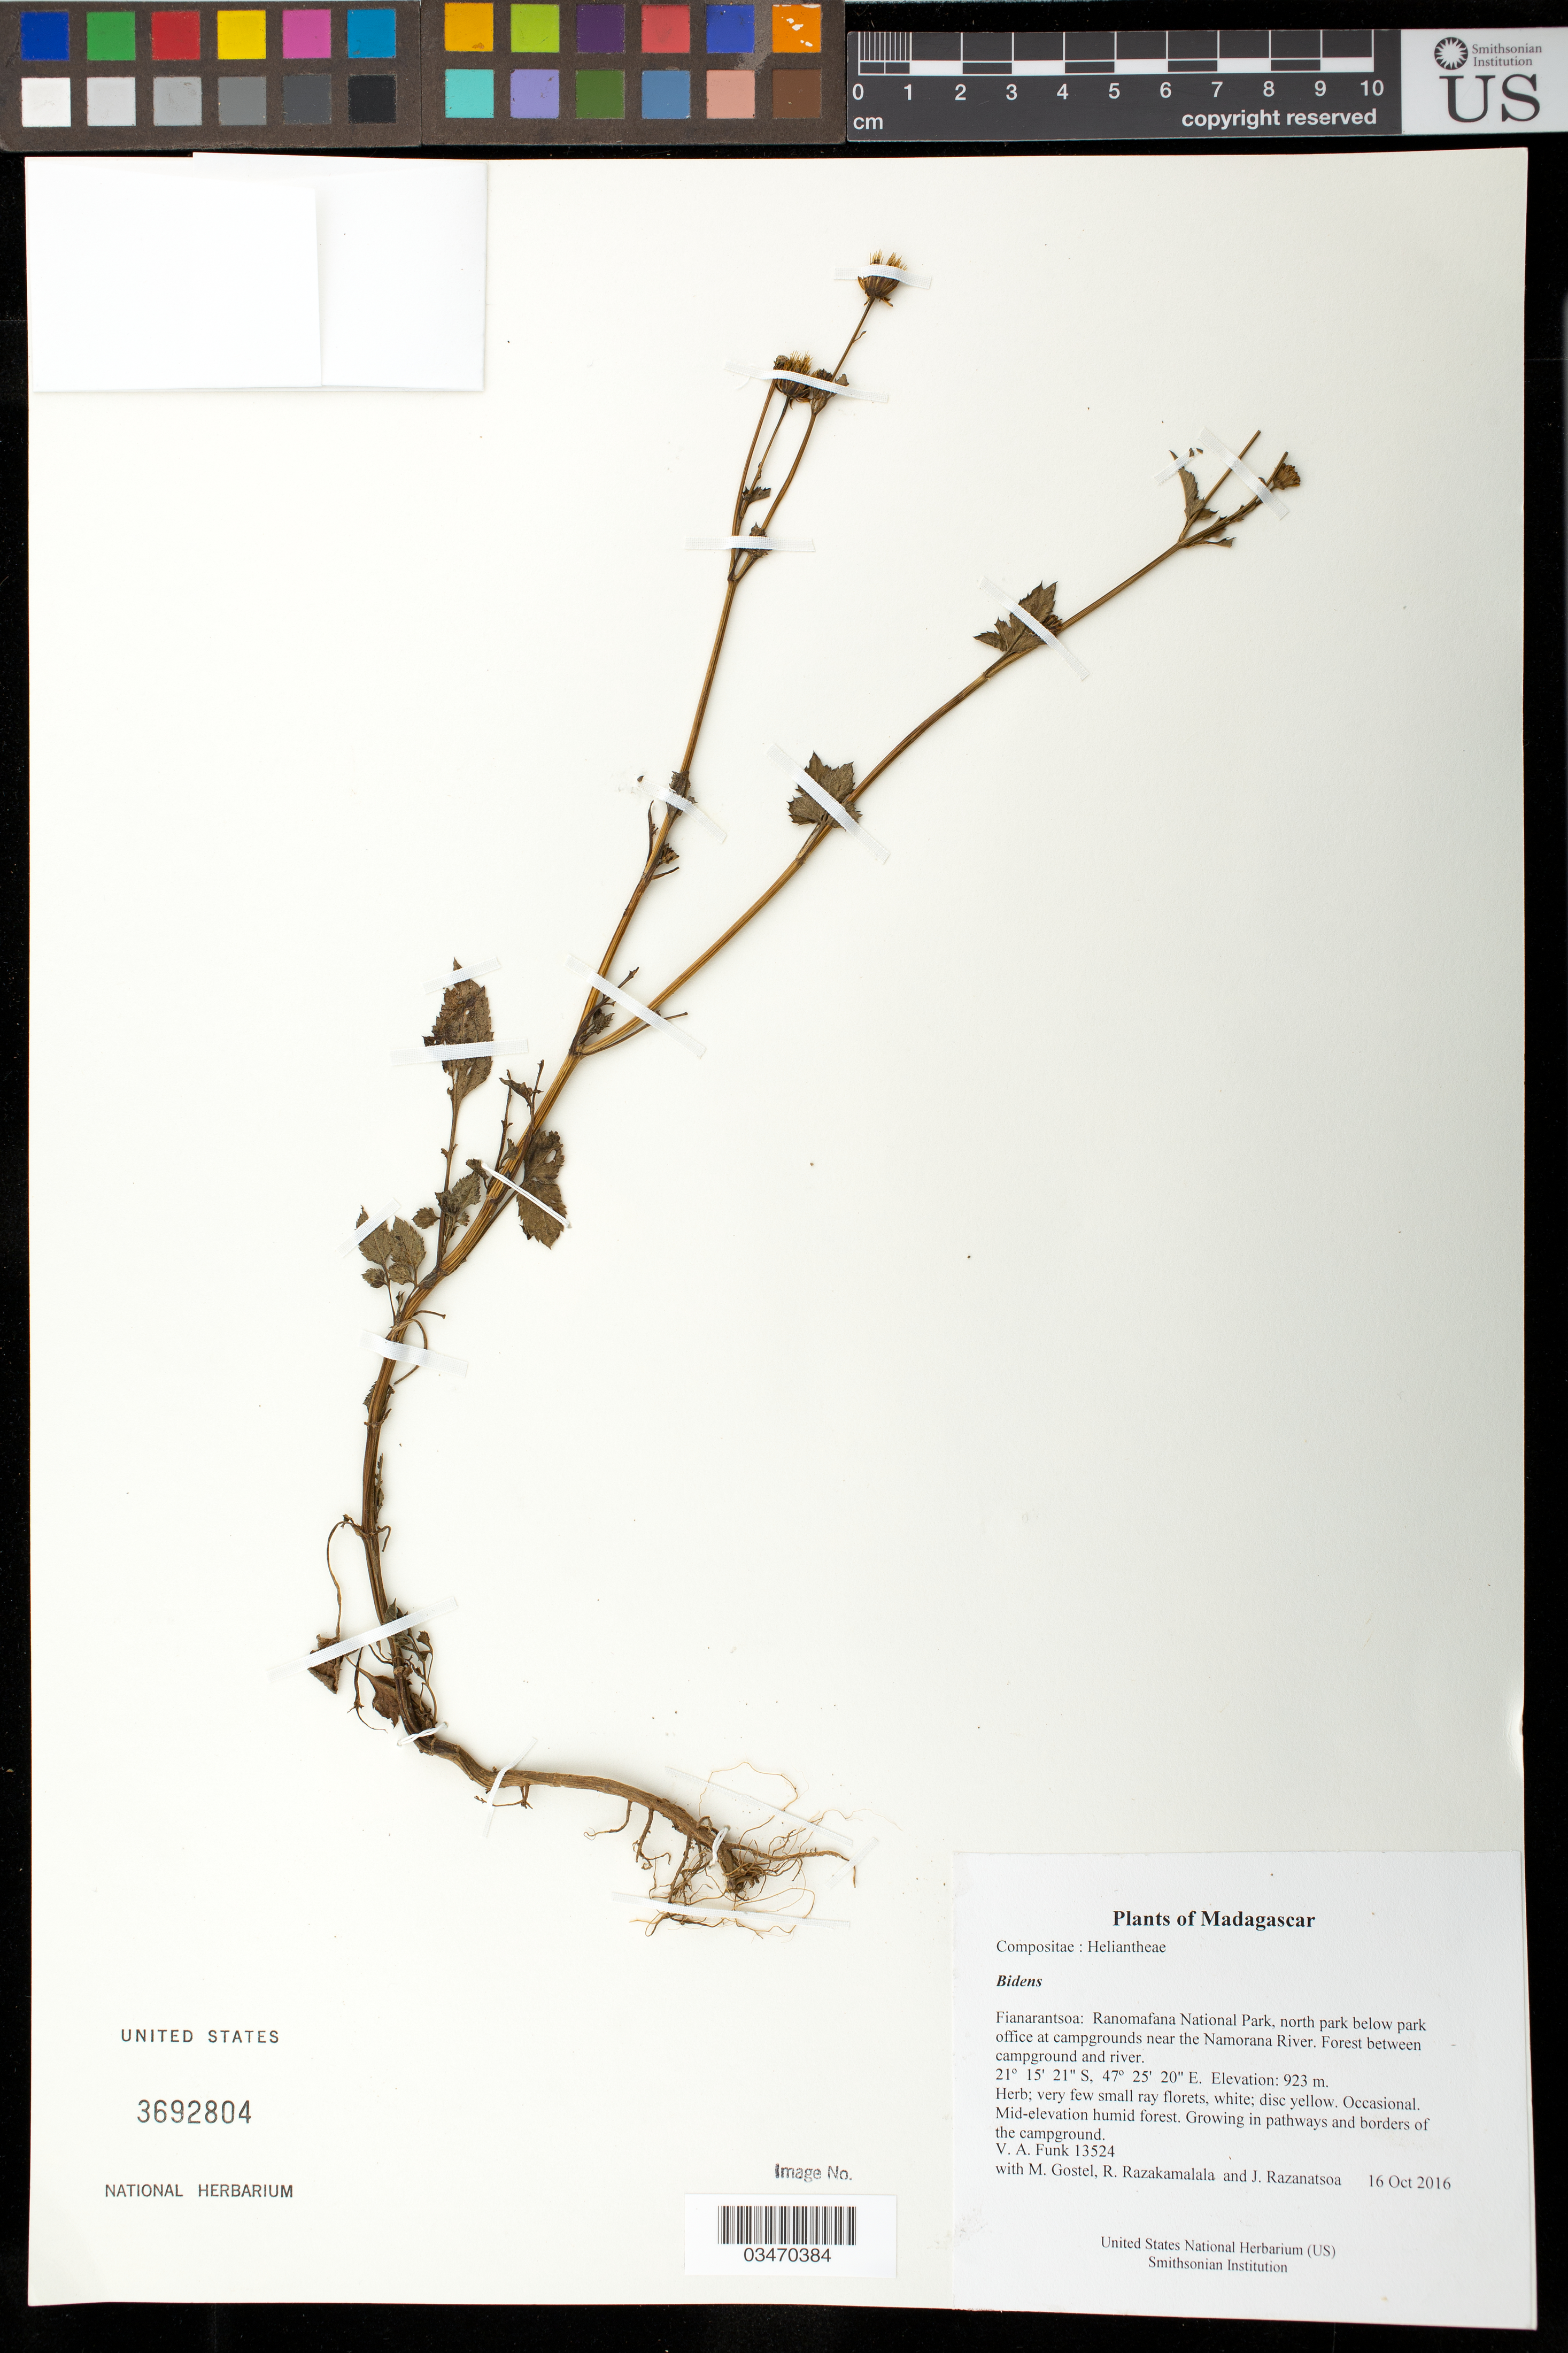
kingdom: Plantae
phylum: Tracheophyta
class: Magnoliopsida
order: Asterales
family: Asteraceae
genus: Bidens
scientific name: Bidens sp.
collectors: M. R. Gostel, R. Razakamalala & J. Razanatsoa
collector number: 13524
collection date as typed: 16 Oct 2016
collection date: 2016-10-16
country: Madagascar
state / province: Vatovavy Fitovinany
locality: Ranomafana National Park, north park below park office at campgrounds near the Namorana River. Forest between campground and river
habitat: Mid-elevation humid forest. Growing in pathways and borders of the campground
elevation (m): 923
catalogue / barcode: US 3692804